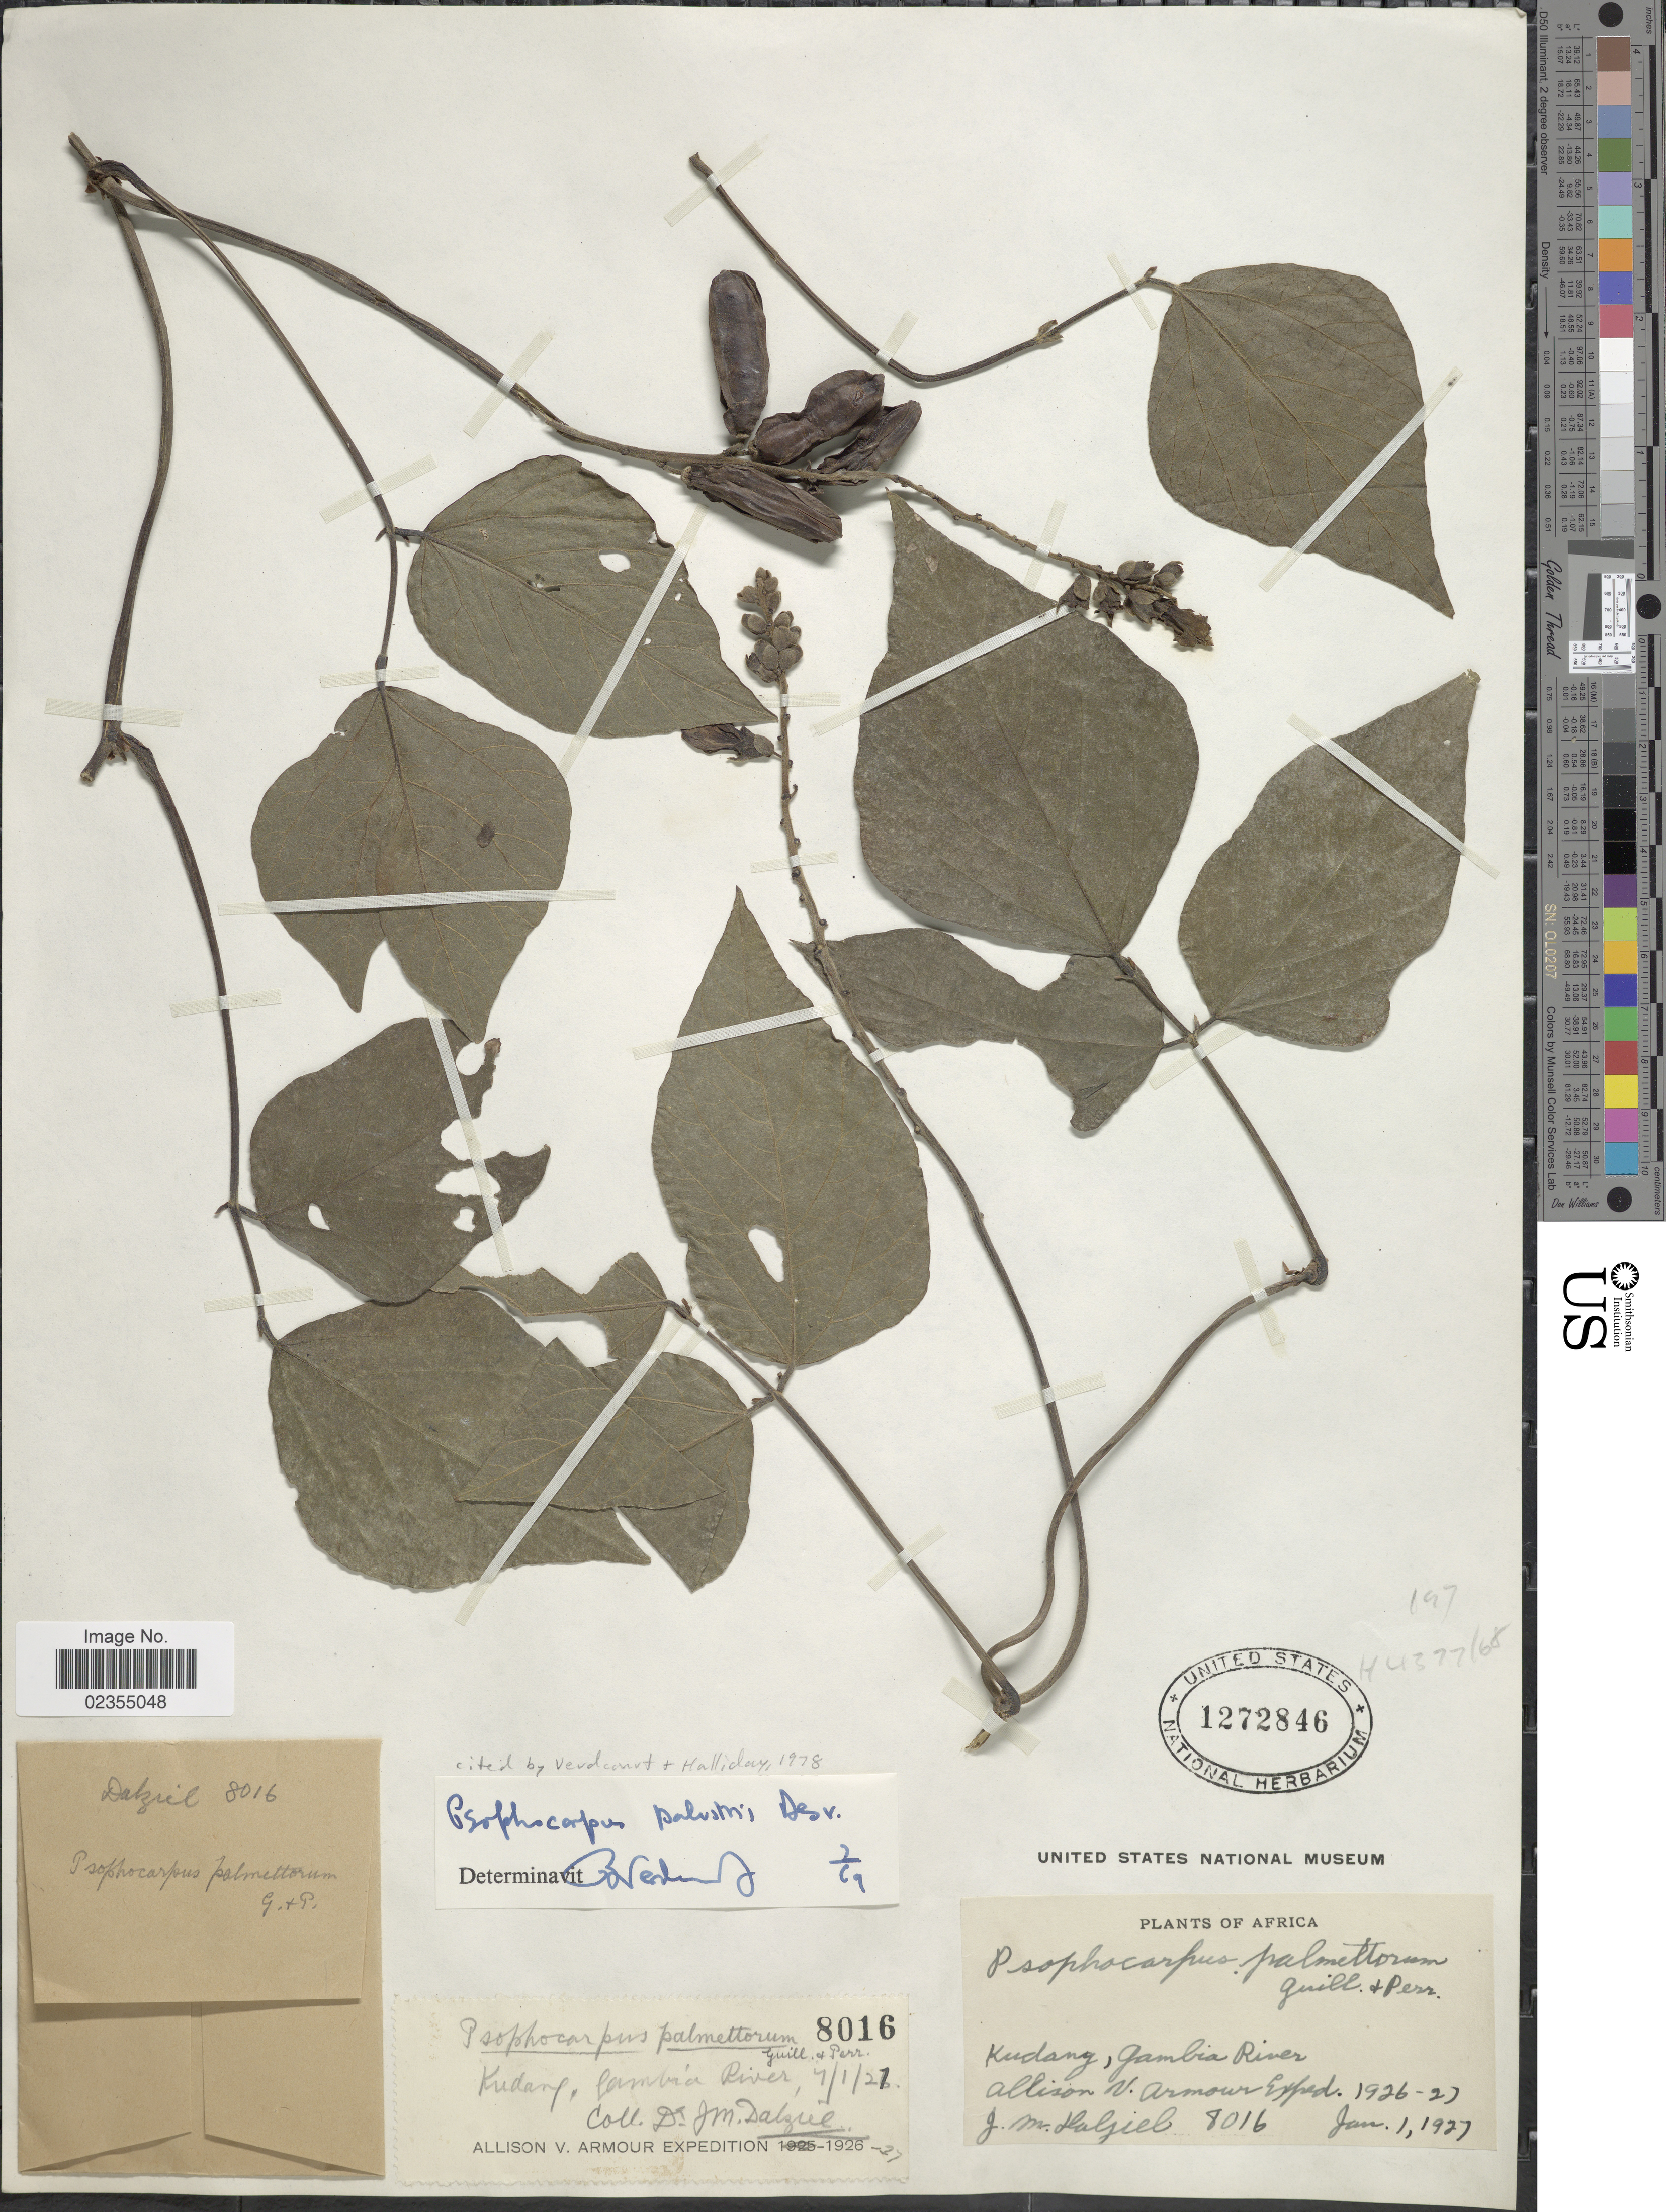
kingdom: Plantae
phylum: Tracheophyta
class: Magnoliopsida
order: Fabales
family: Fabaceae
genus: Psophocarpus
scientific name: Psophocarpus palustris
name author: Desv.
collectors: J. Dalziel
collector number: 8016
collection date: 1927-01-01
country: Gambia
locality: Kudang, Gambia River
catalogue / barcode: US 1272846